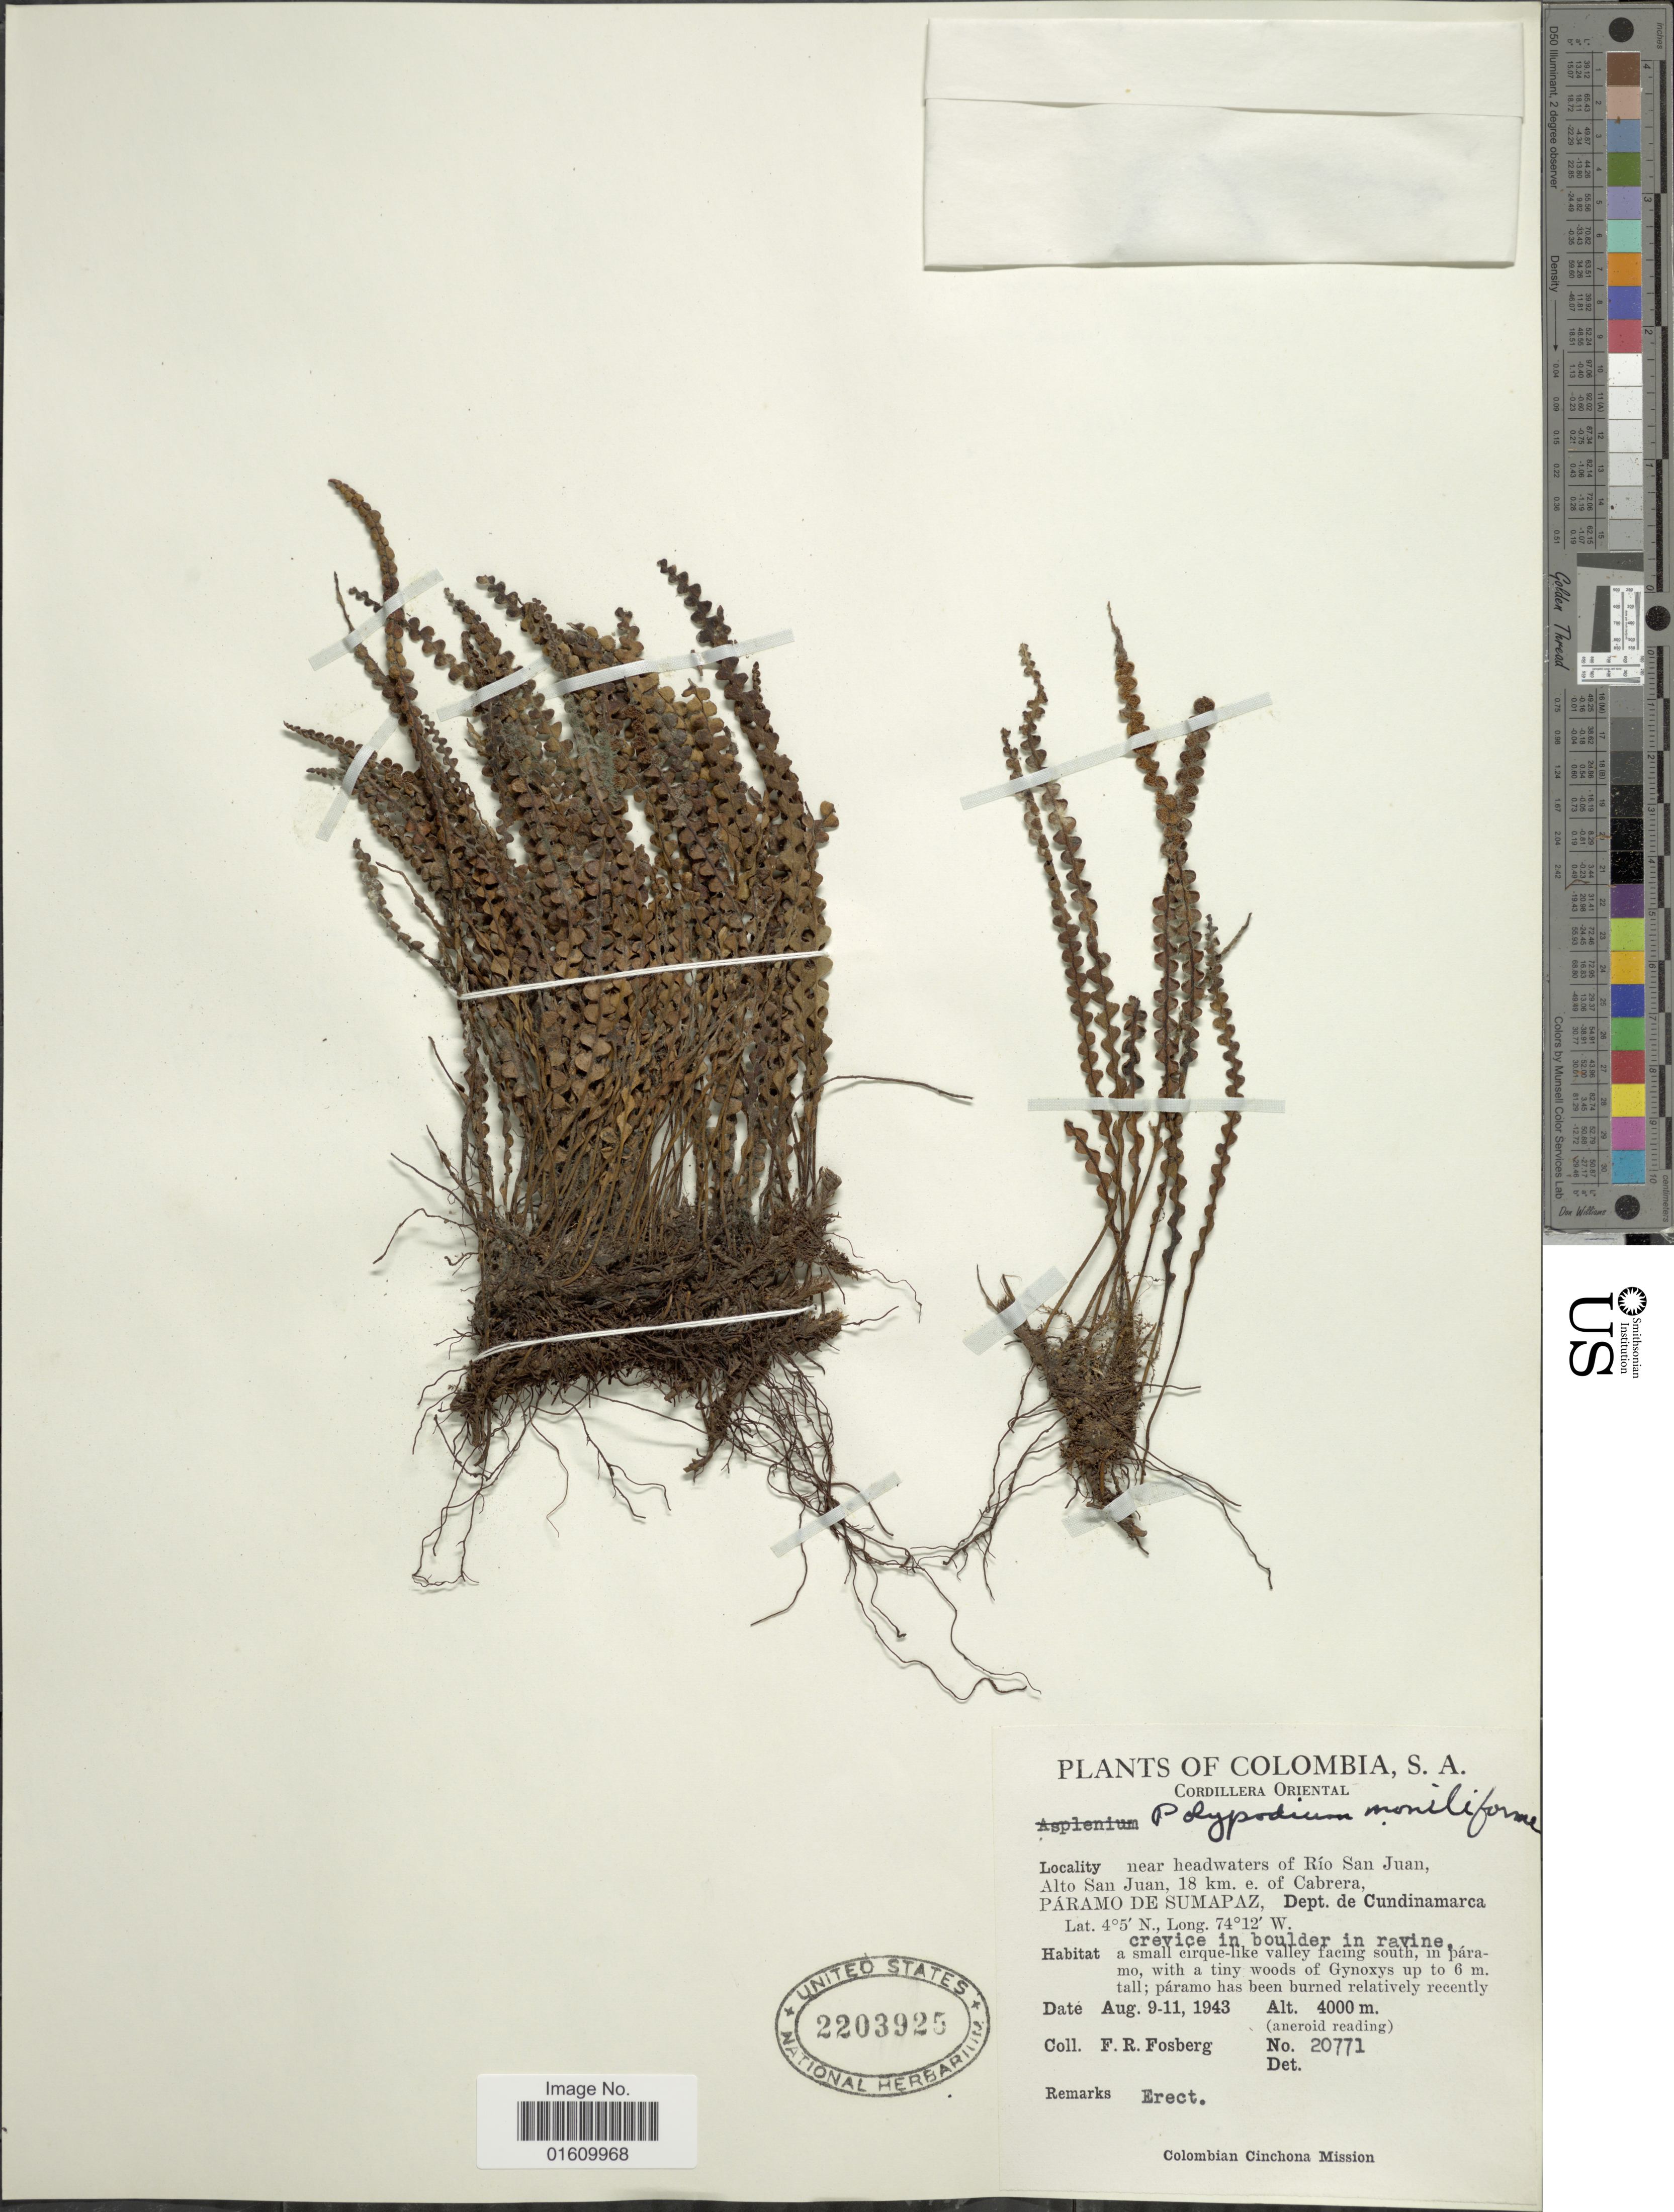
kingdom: Plantae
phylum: Tracheophyta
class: Polypodiopsida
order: Polypodiales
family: Polypodiaceae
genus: Melpomene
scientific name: Melpomene moniliformis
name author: (Lag. ex Sw.) A.R. Sm. & R.C. Moran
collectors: F. R. Fosberg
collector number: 20771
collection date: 1943-07-09/1943-08-11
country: Colombia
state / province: Cundinamarca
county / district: Cordillera Oriental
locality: near headwaters of Rio San Juan, Alto San Juan, 18 km e of Cabrera, Paramo de Sumapaz, small cirque - like valley facing south, in paramo.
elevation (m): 4000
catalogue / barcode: US 2203925